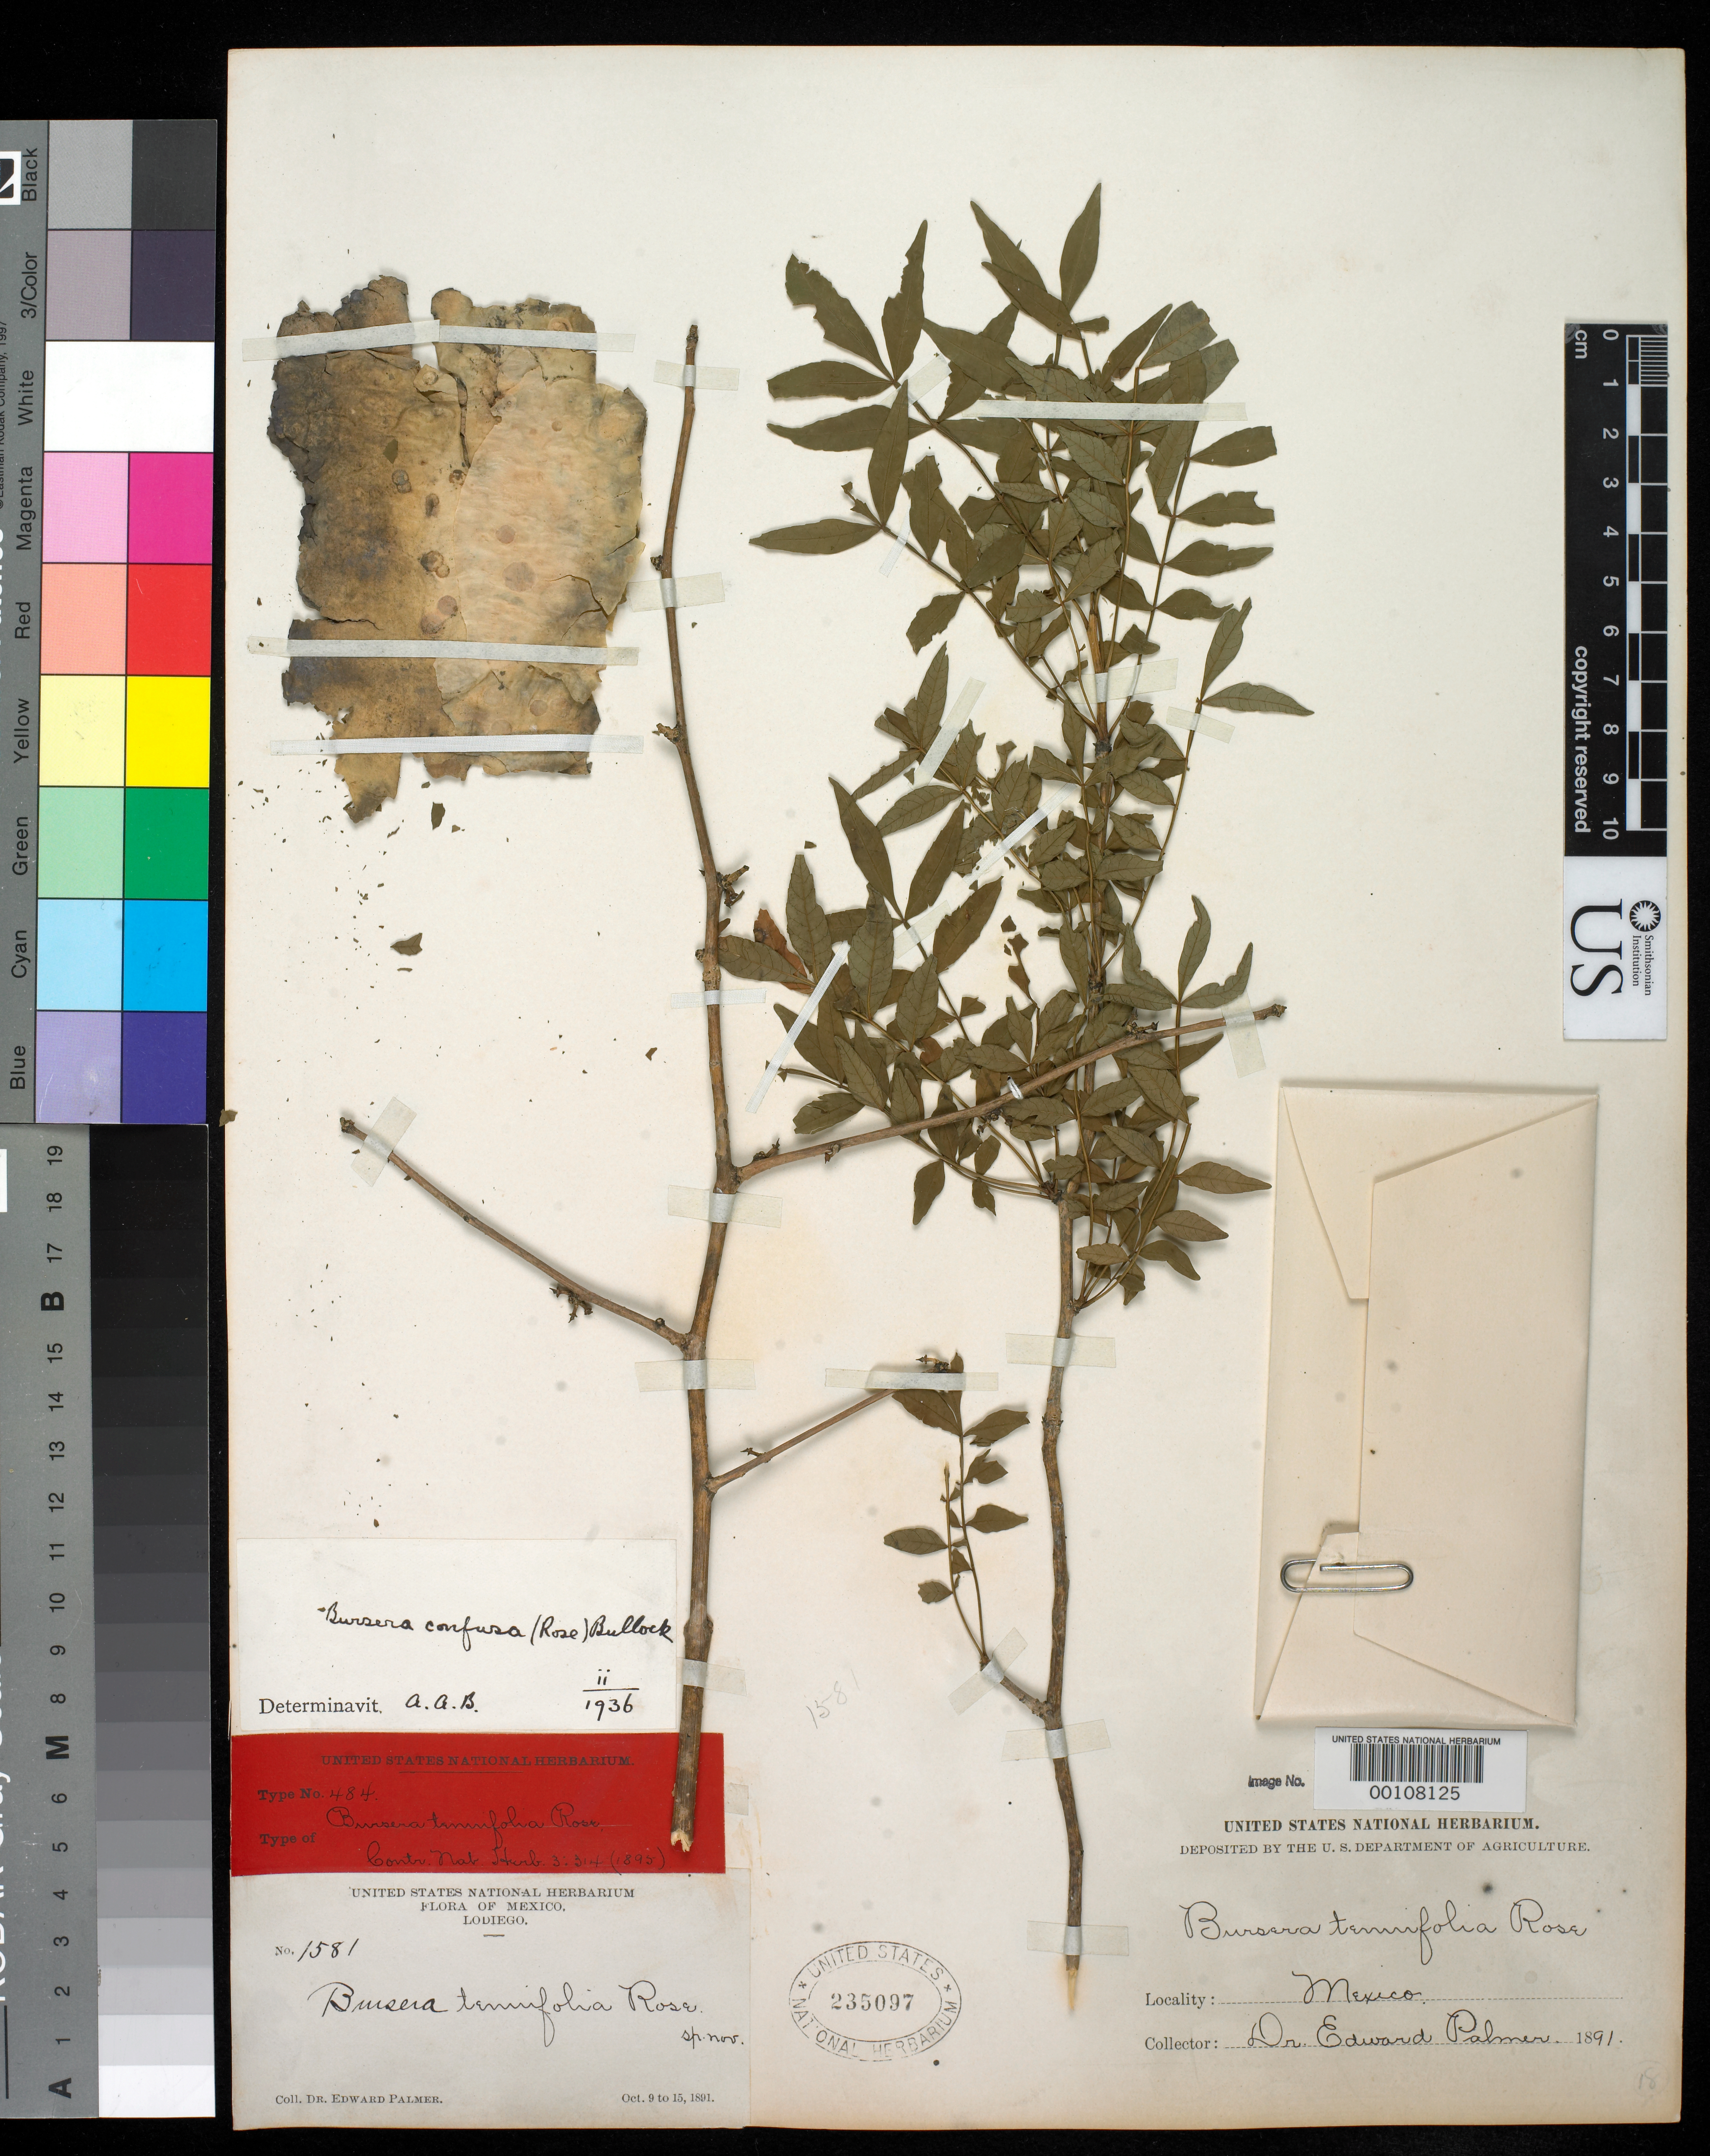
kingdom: Plantae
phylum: Tracheophyta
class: Magnoliopsida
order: Sapindales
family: Burseraceae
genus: Bursera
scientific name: Bursera tenuifolia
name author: Rose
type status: Type Collection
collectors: E. Palmer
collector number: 1581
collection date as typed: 09 Oct 1891 to 15 Oct 1891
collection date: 1891-10-09/1891-10-15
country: Mexico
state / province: Sinaloa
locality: Lodiego.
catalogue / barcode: US 235097